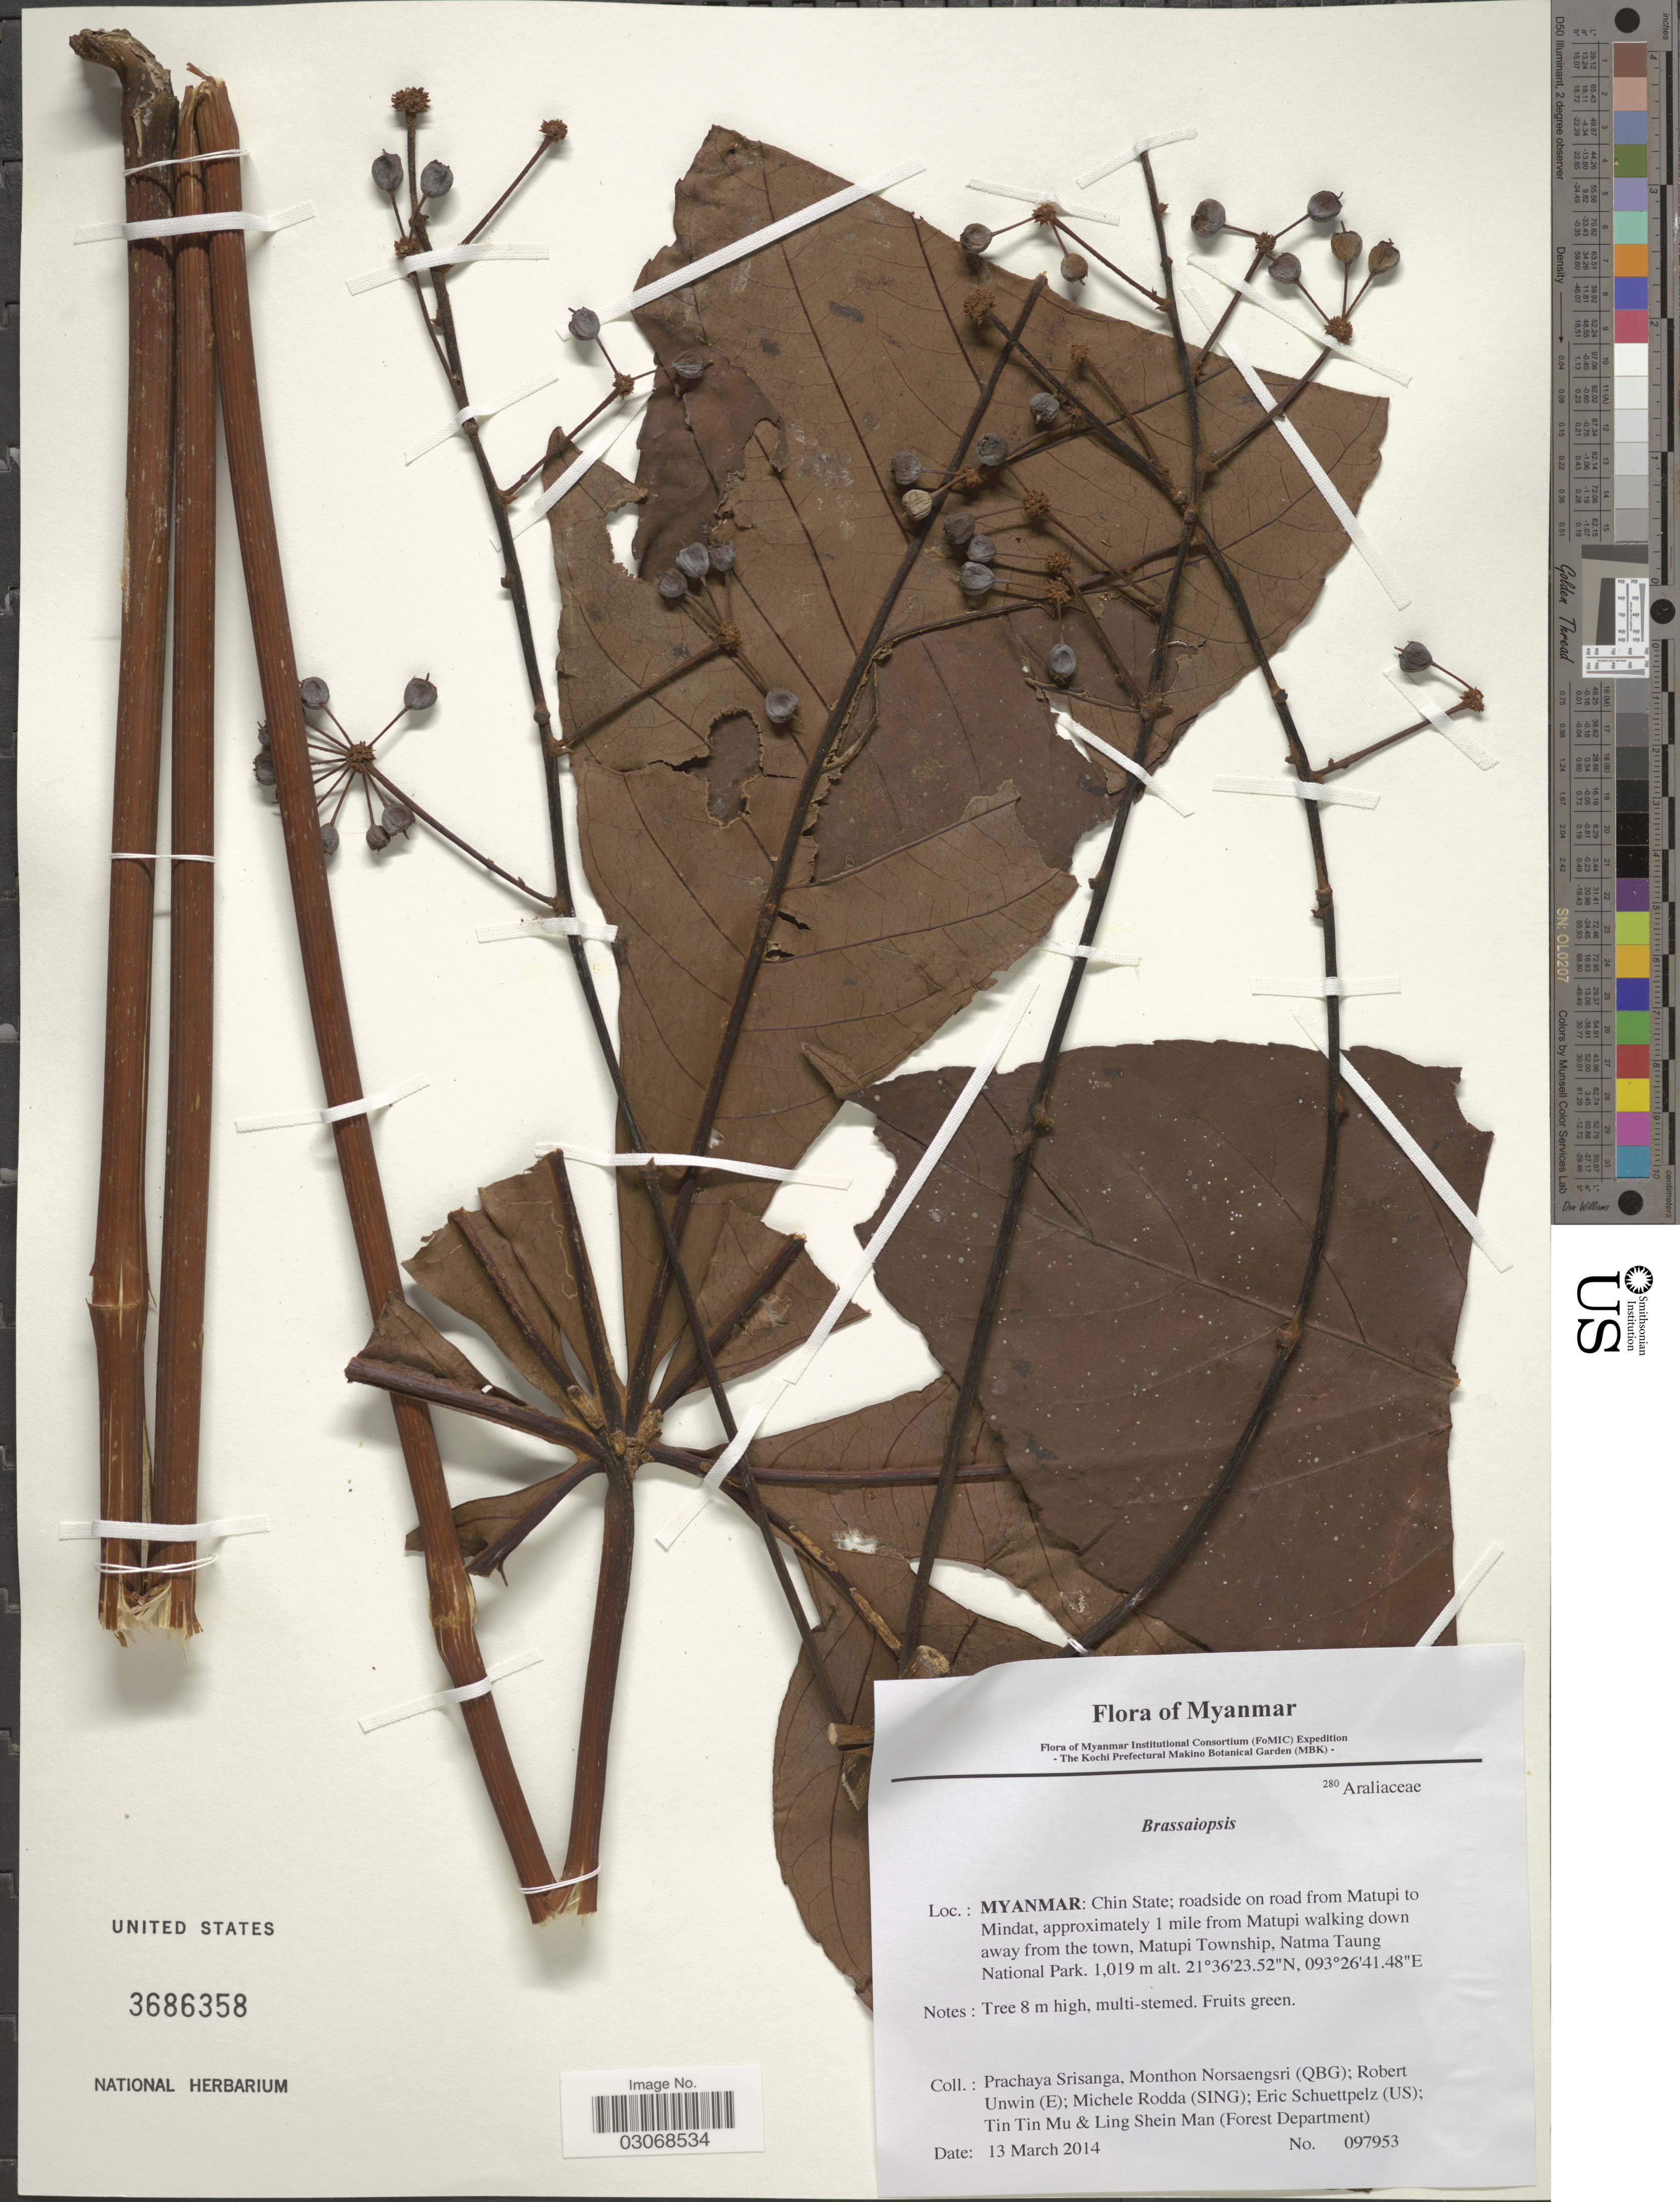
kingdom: Plantae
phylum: Tracheophyta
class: Magnoliopsida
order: Apiales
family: Araliaceae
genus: Brassaiopsis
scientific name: Brassaiopsis sp.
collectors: P. Srisanga, M. Norsaengsri, R. Unwin, M. Rodda & et al.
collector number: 097953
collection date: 2014-03-13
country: Myanmar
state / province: Chin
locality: Chin State: roadside on road from Matupi to Mindat, approximately 1 mile from Matupi walking down away from the town, Matupi Township, Natma Taung National Park.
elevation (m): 1019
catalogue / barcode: US 3686358